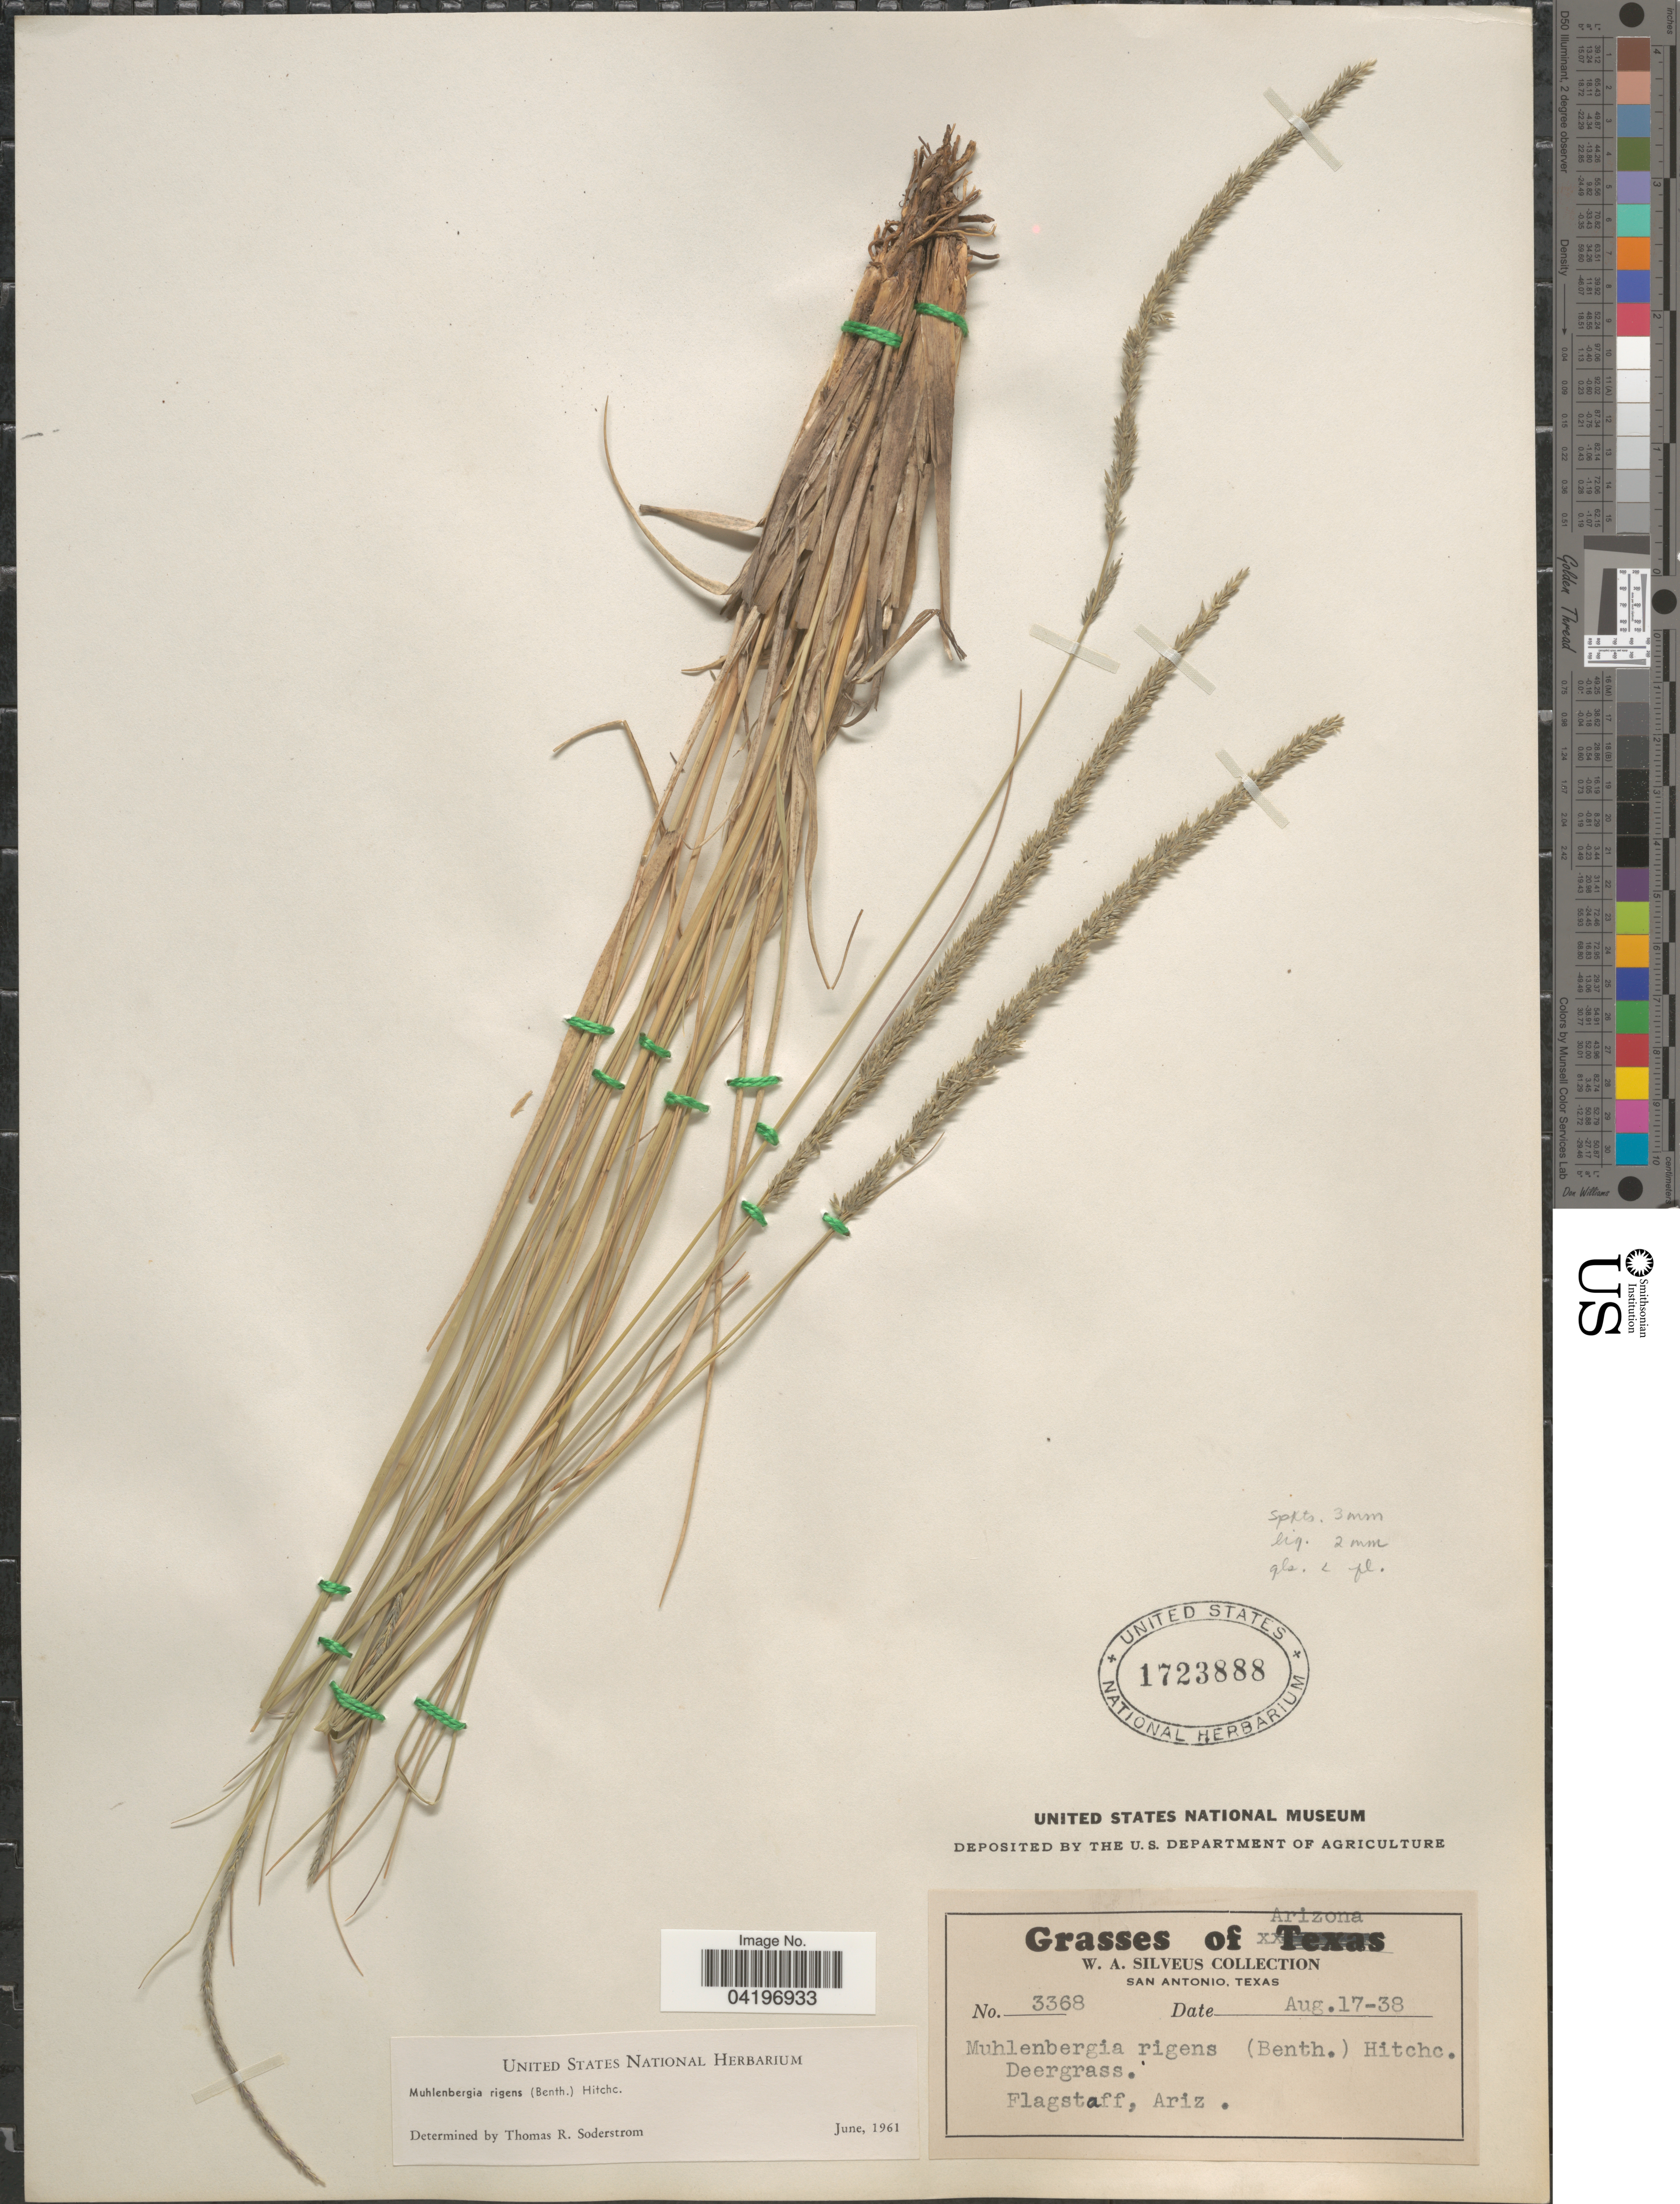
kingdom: Plantae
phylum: Tracheophyta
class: Liliopsida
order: Poales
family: Poaceae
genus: Muhlenbergia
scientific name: Muhlenbergia rigens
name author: (Benth.) Hitchc.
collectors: W. Silveus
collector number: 3368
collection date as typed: Transcribed d/m/y: 17/8/38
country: United States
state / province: Arizona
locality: Flagstaff.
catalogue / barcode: US 1723888